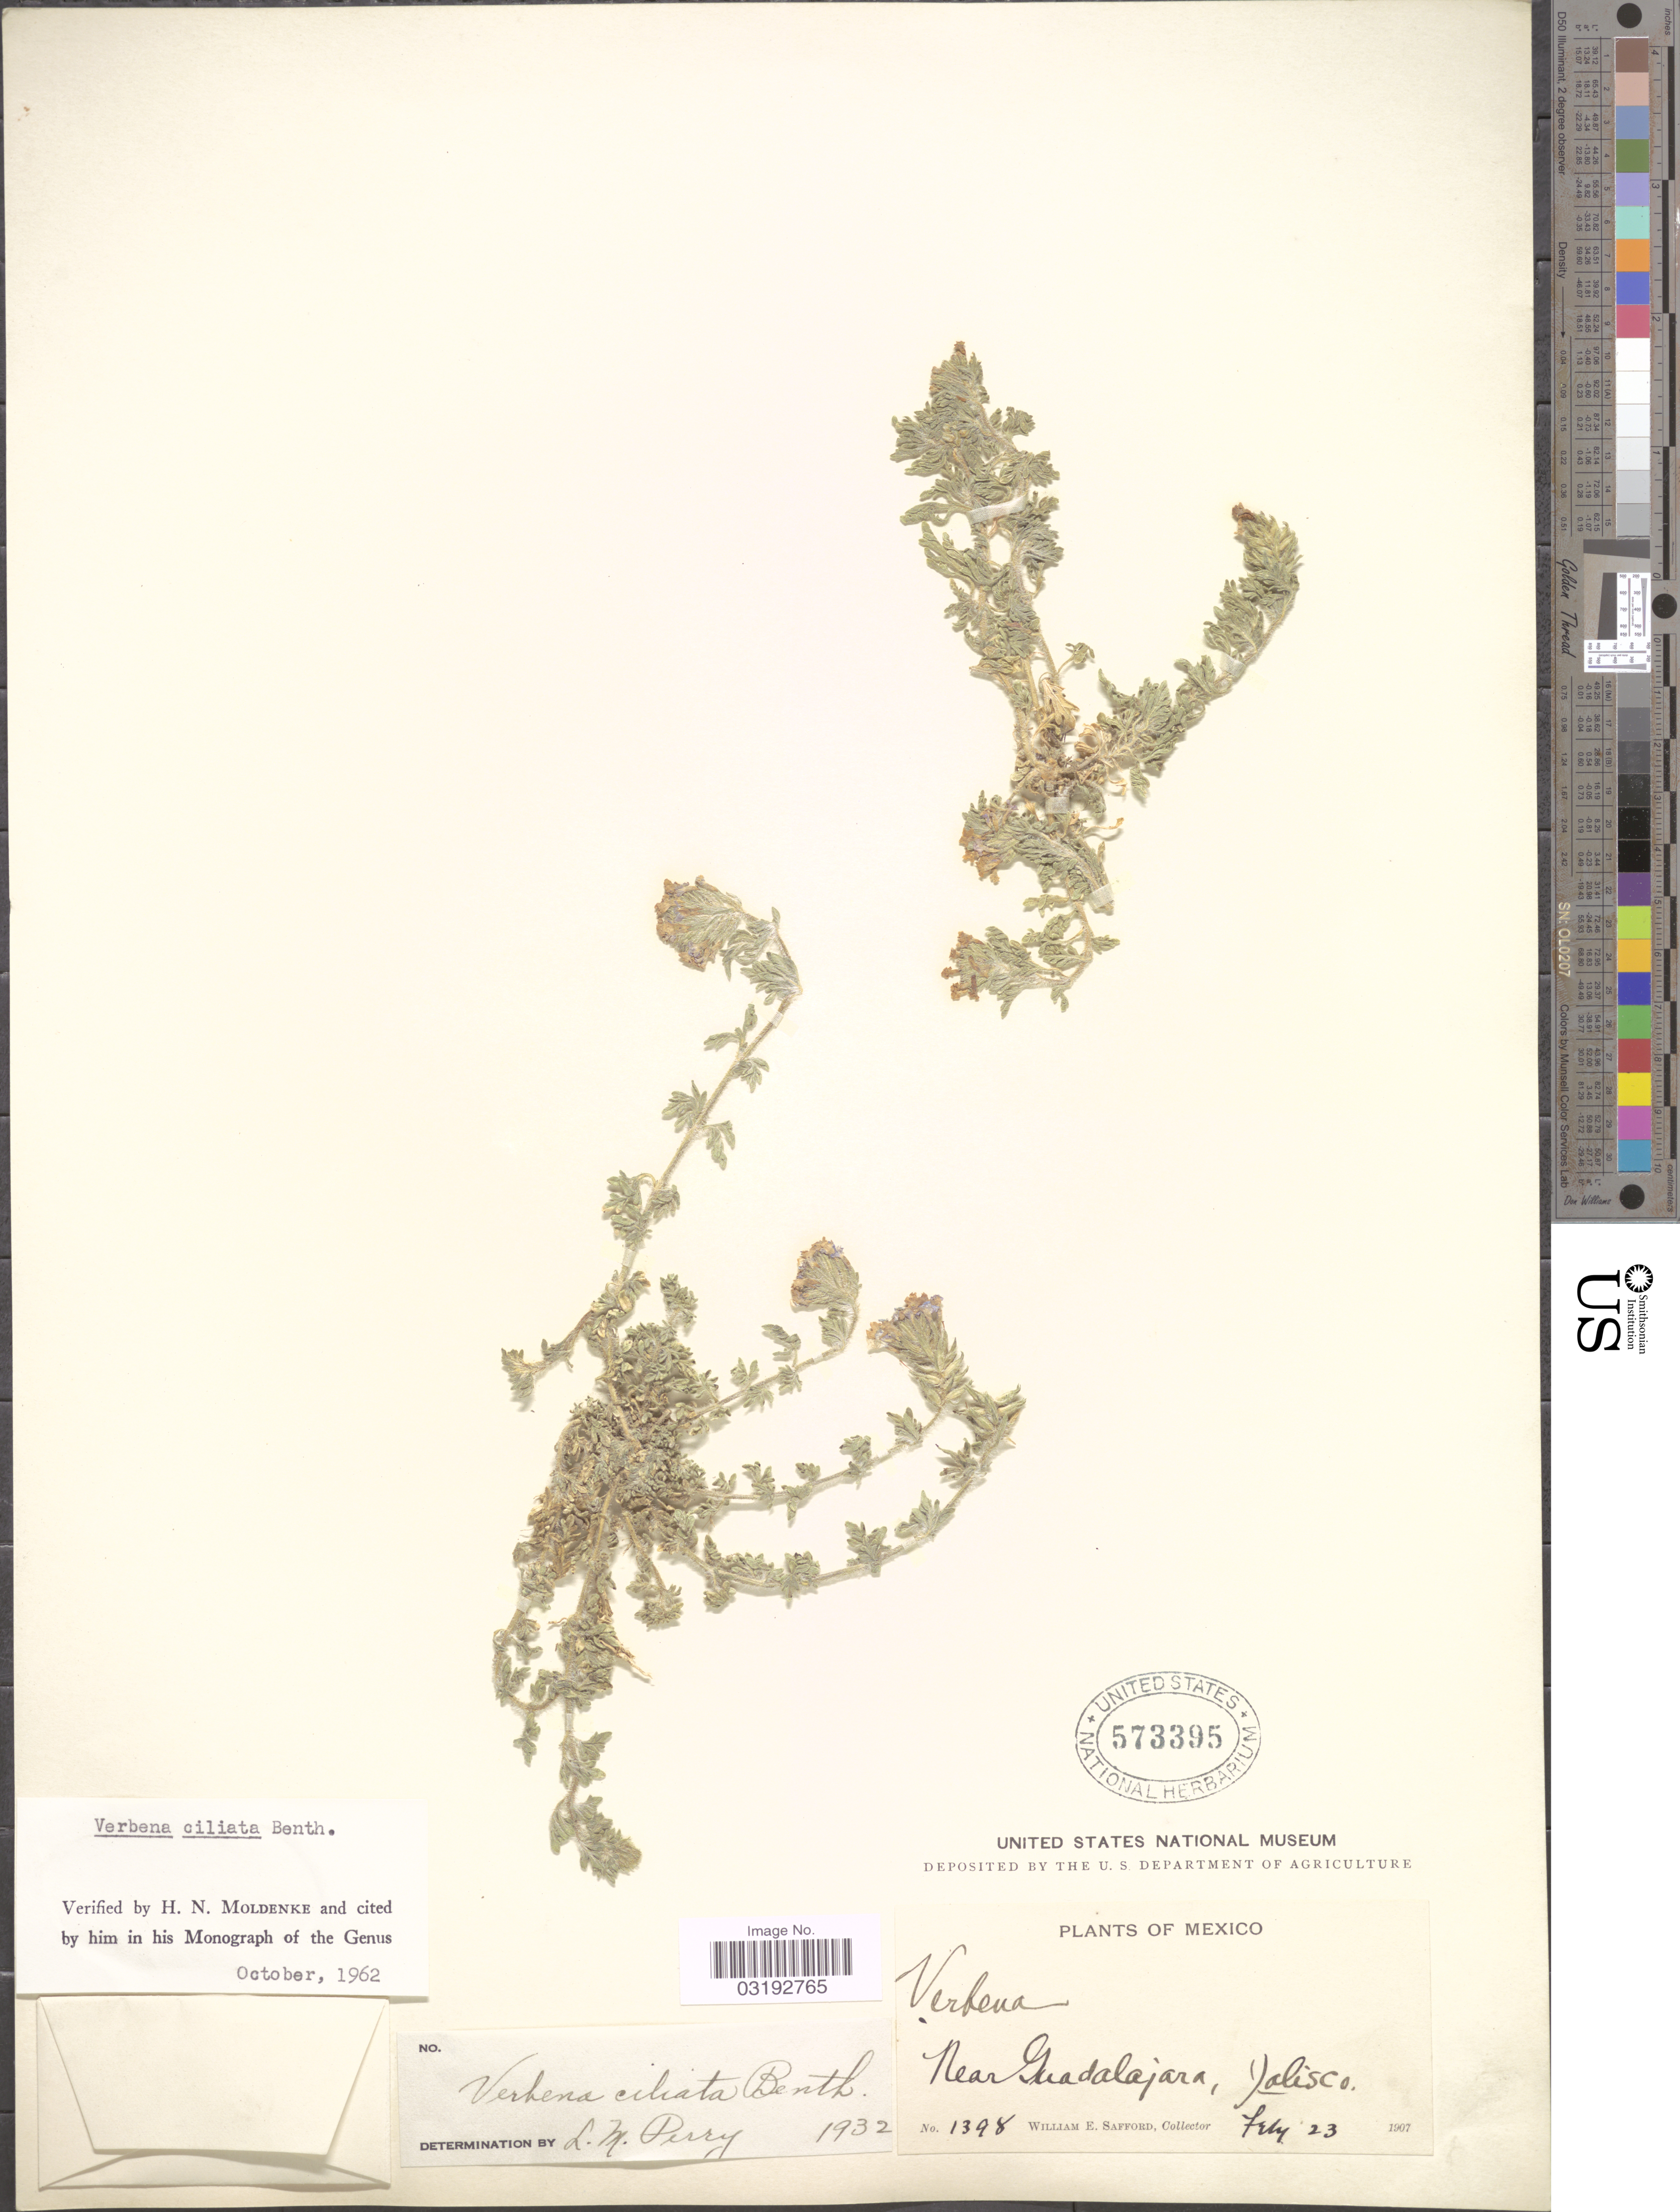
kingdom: Plantae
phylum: Tracheophyta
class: Magnoliopsida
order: Lamiales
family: Verbenaceae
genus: Verbena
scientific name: Verbena ciliata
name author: Benth.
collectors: W. E. Safford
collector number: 1398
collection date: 1907-02-23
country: Mexico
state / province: Jalisco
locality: Near Guadalajara.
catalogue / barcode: US 573395